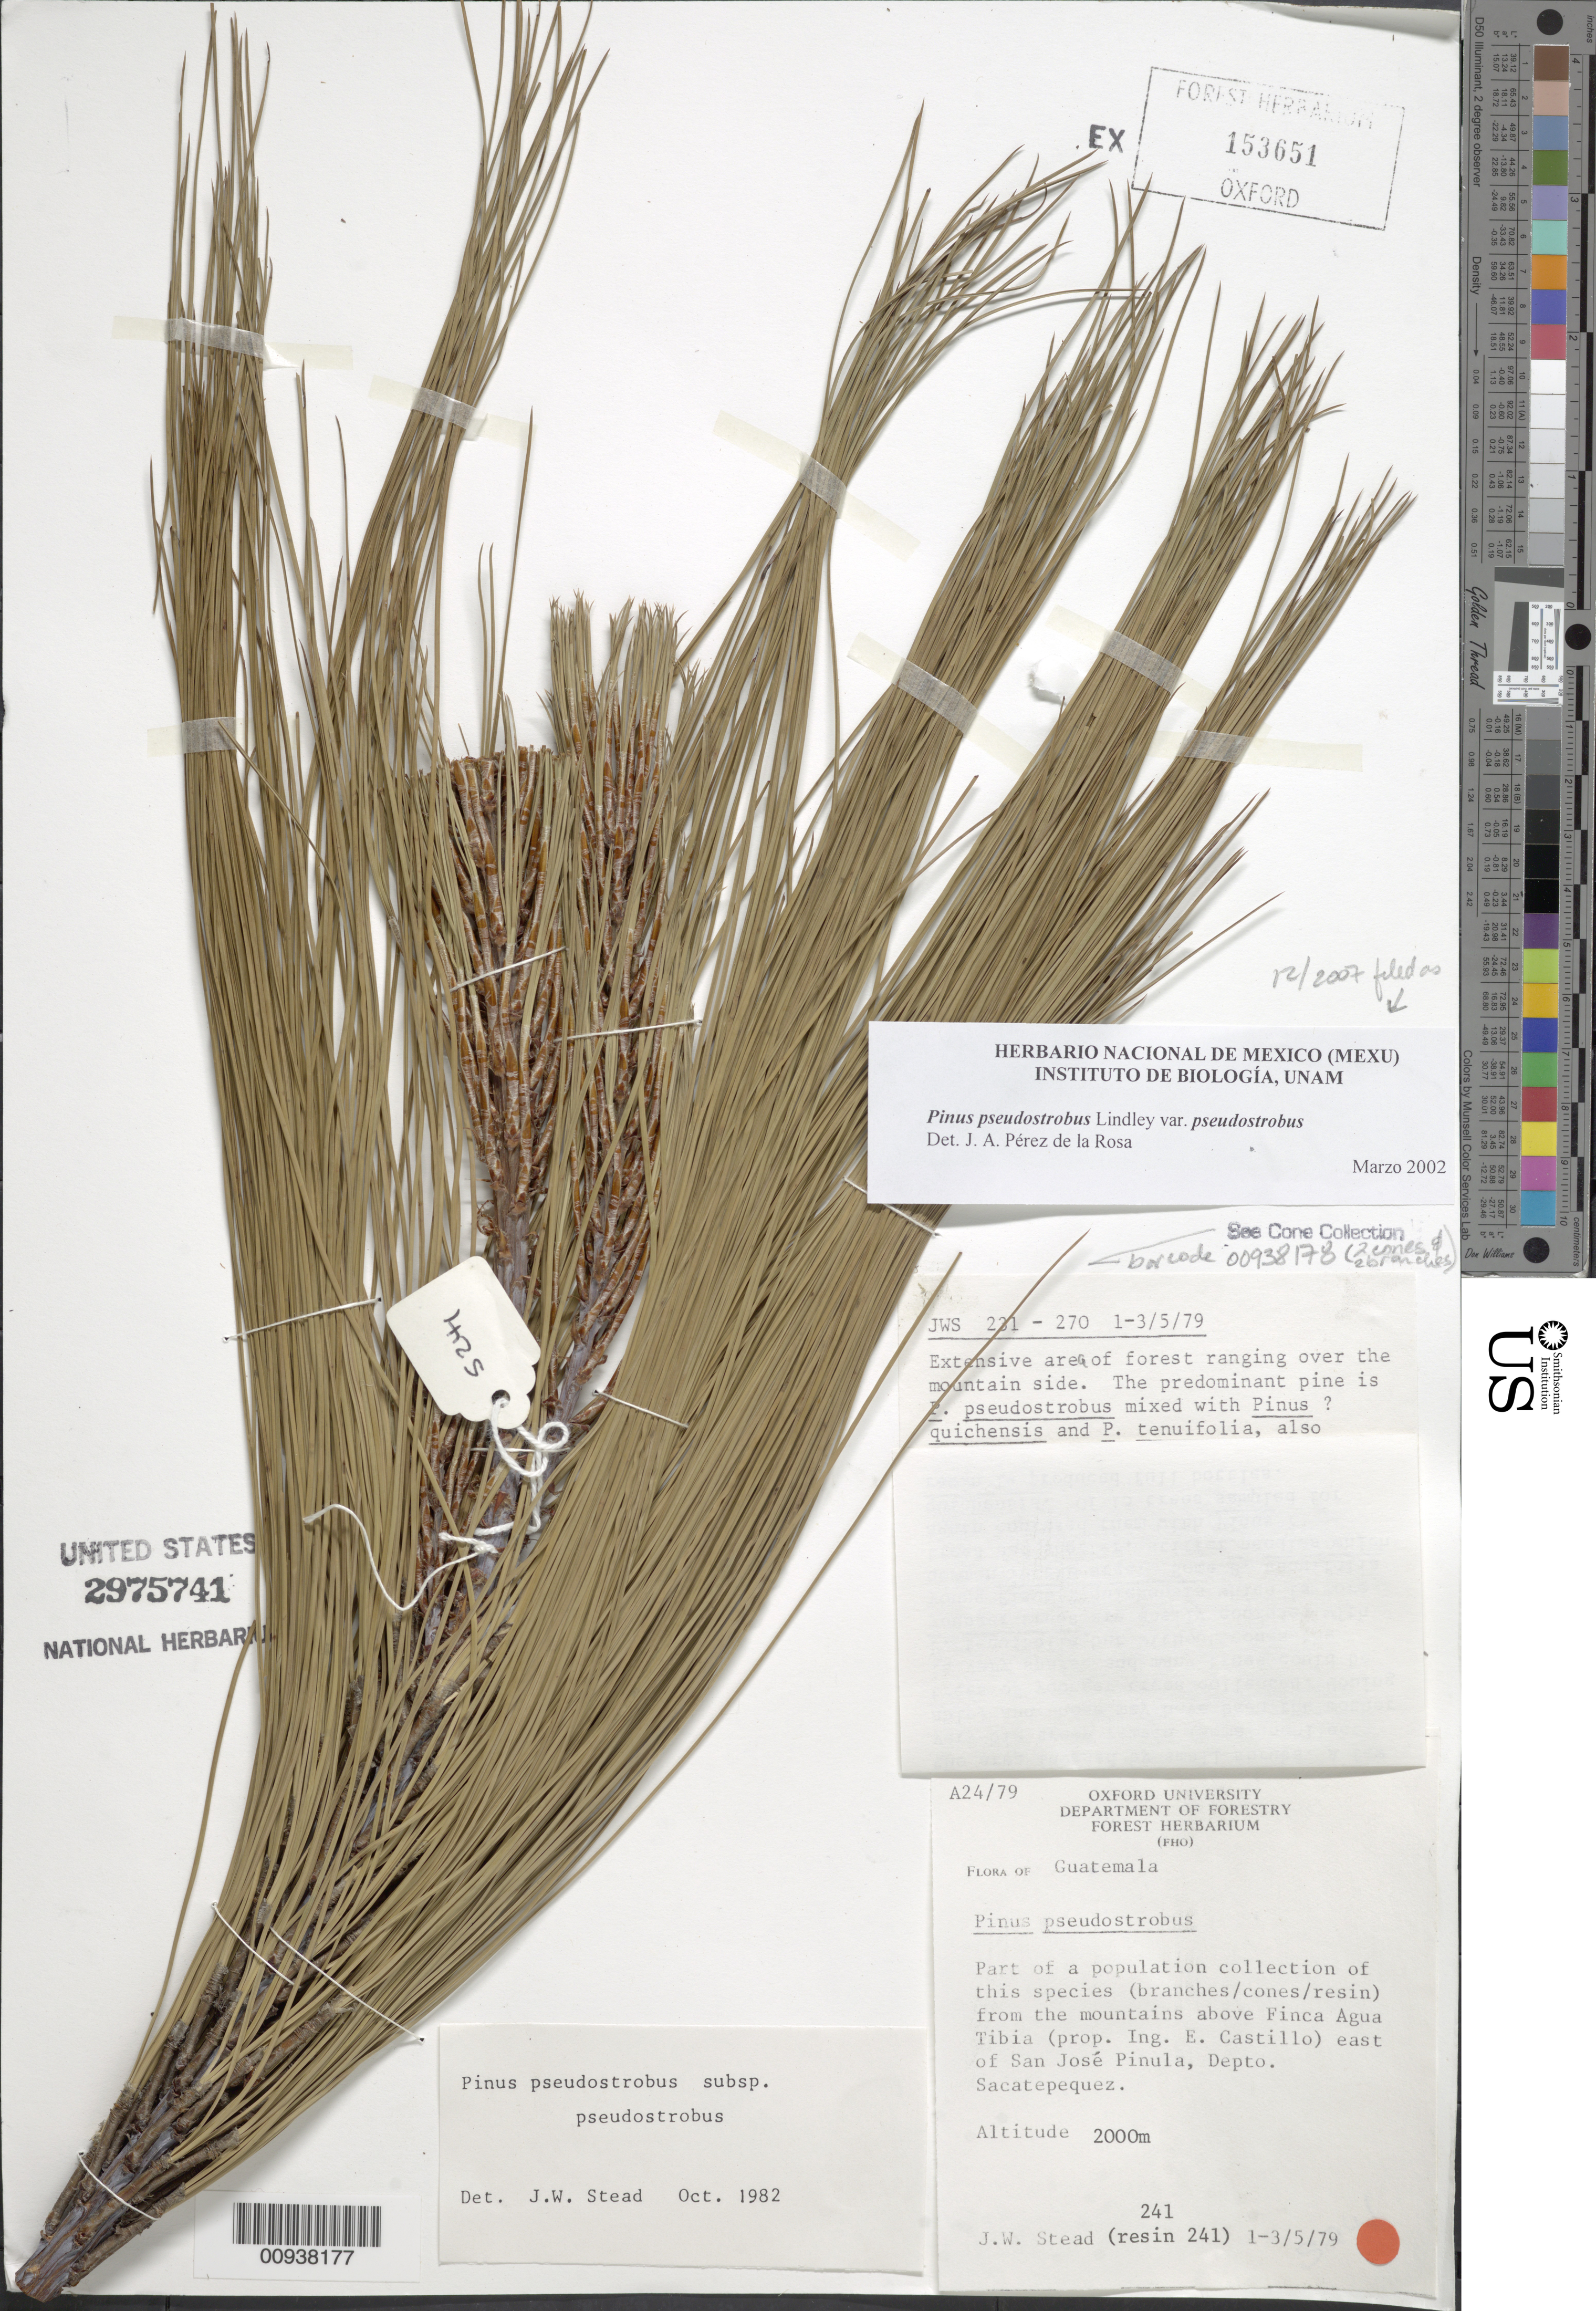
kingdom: Plantae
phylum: Tracheophyta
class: Pinopsida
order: Pinales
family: Pinaceae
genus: Pinus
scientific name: Pinus pseudostrobus var. pseudostrobus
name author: Lindl.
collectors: J. Stead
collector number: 241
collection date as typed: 01 May 1979 to 03 May 1979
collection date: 1979-05-01/1979-05-03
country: Guatemala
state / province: Sacatepéquez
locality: From the mountains above Finca Agua Tibia (prop. Ing. E. Castillo) east of San José Pinula.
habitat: Forest ranging over the mountain side. Predominant pine is P. pseidostrobus mixed with Pinus ? quichensis and P. tenuifolia, also Cupressus. Fertile moist area with very dense undergrowth.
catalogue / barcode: US 2975741